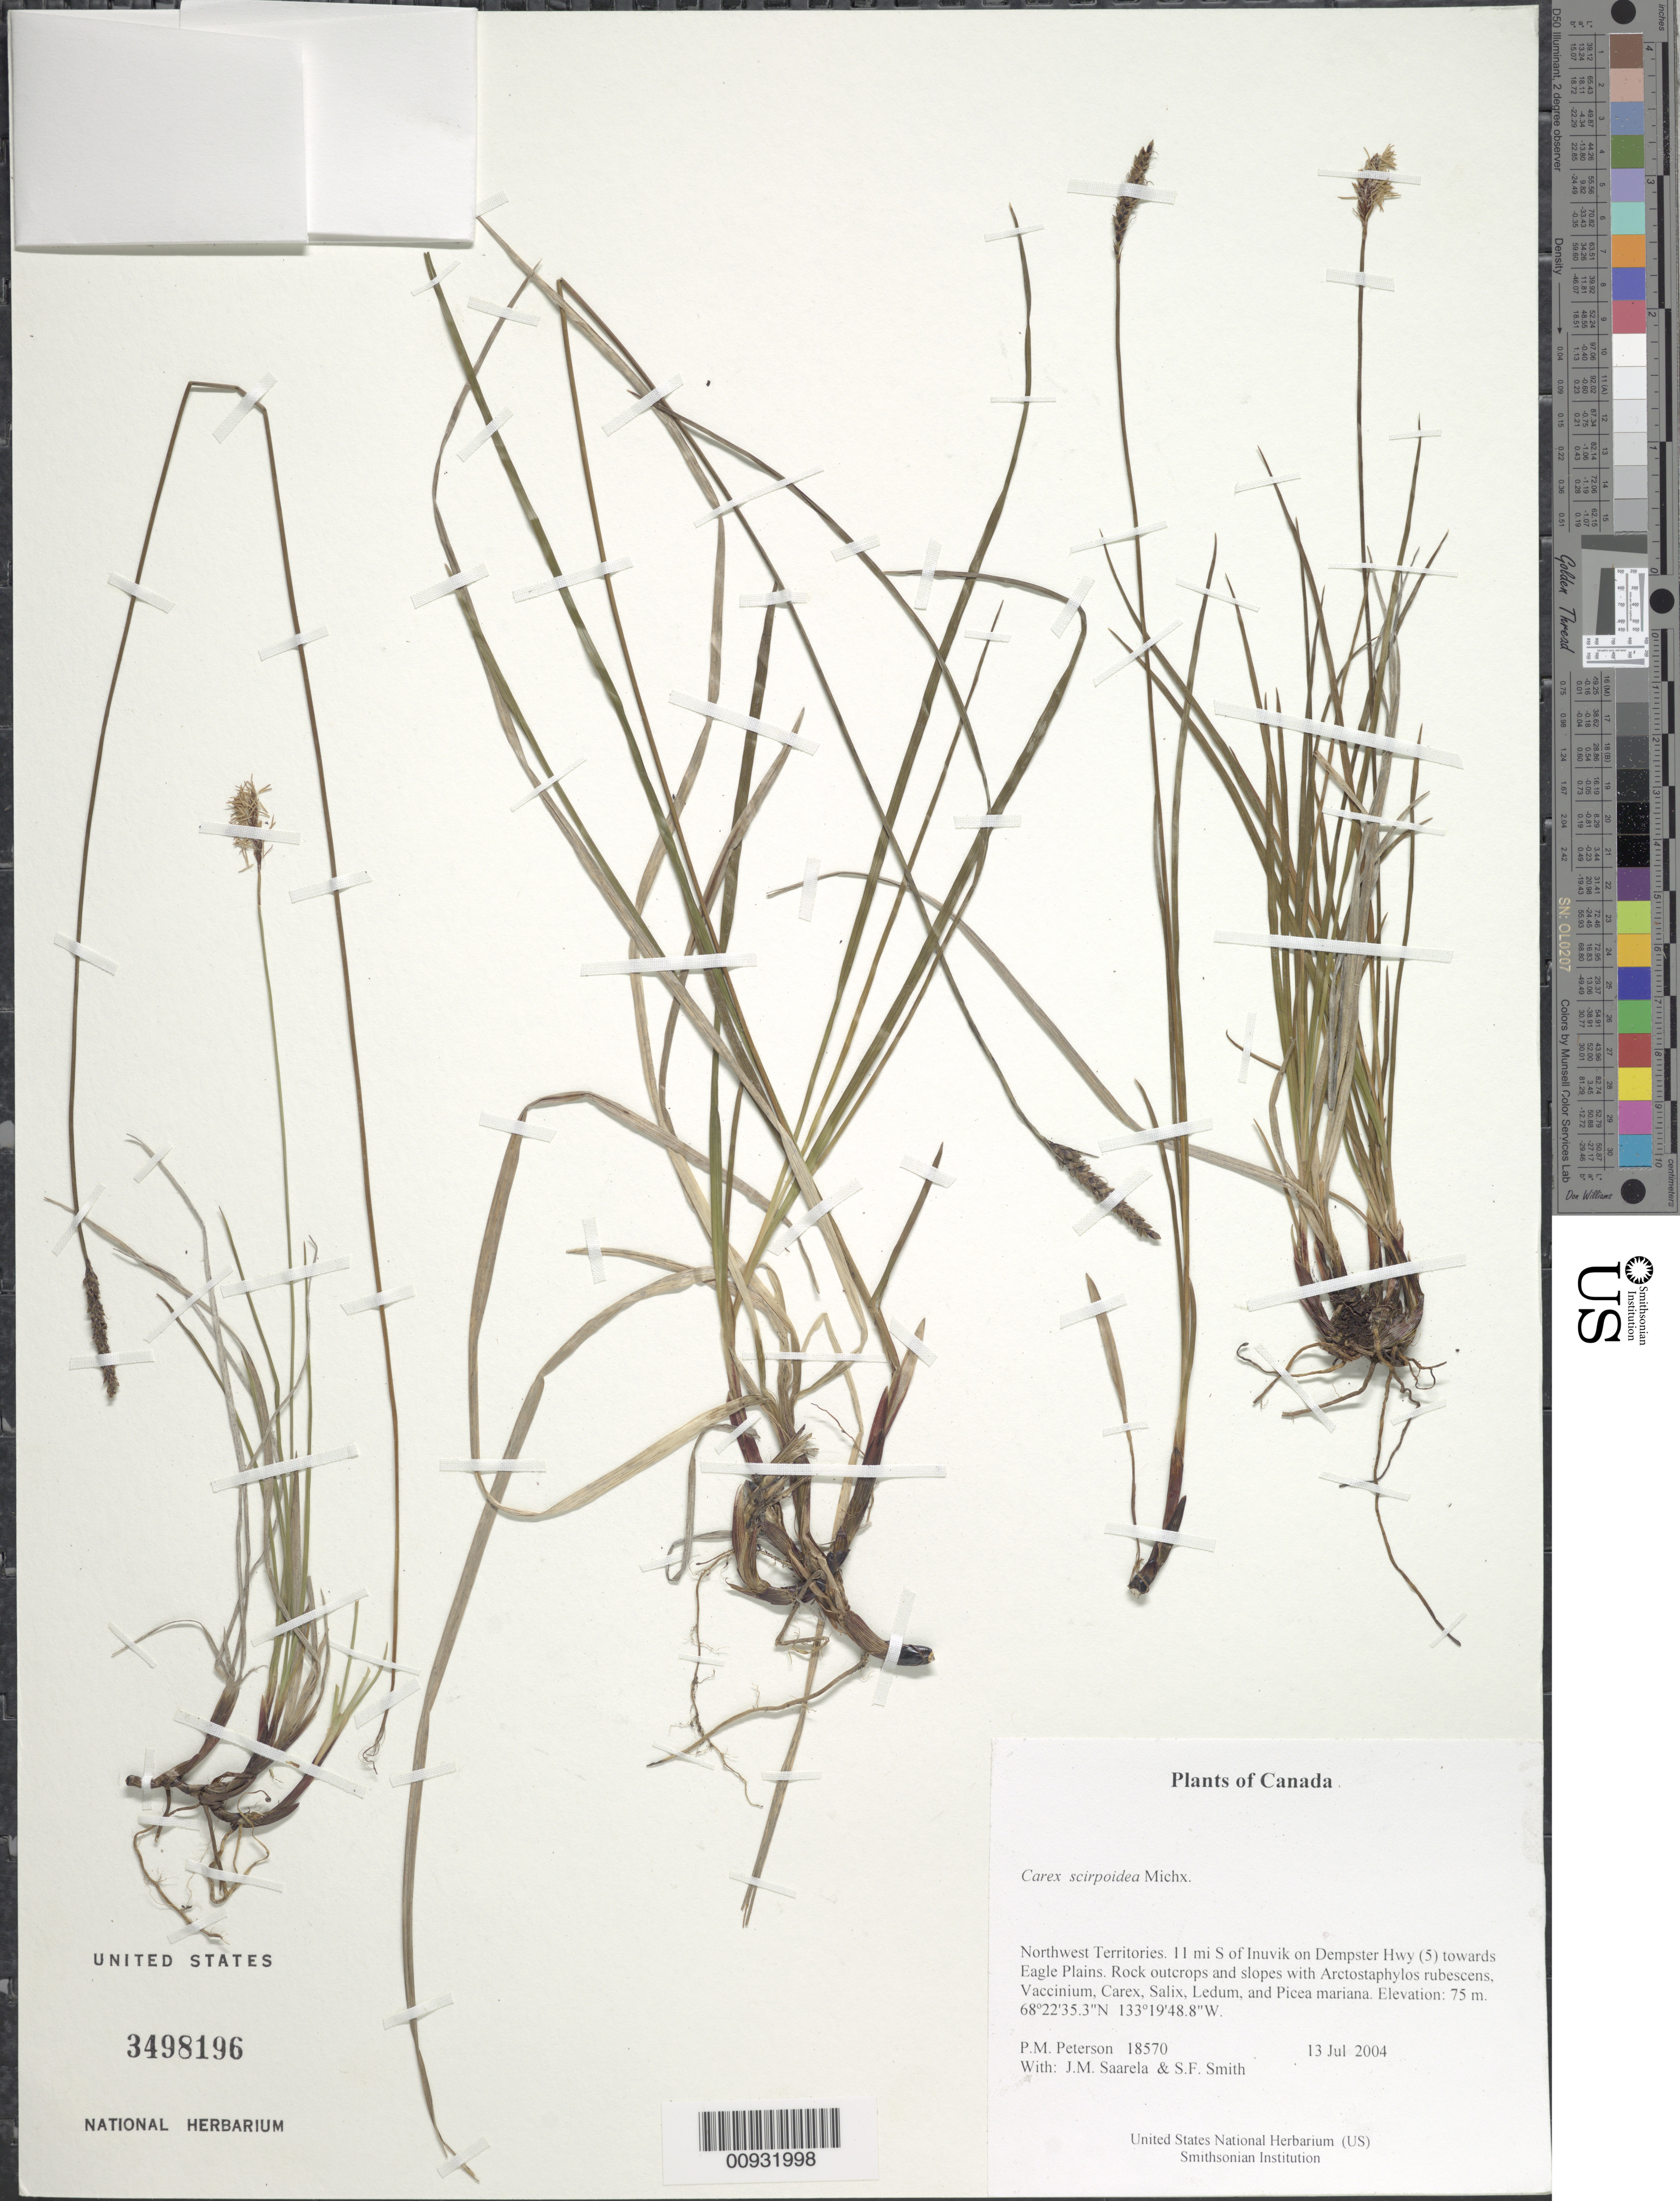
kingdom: Plantae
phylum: Tracheophyta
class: Liliopsida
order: Poales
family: Cyperaceae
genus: Carex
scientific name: Carex scirpoidea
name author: Michx.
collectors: P. M. Peterson, J. Saarela & S.F. Smith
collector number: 18570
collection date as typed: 13 Jul 2004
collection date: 2004-07-13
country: Canada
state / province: Northwest Territories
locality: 11 mi S of Inuvik on Dempster Hwy (5) towards Eagle Plains. Rock outcrops and slopes with Arctostaphylos rubescens, Vaccinium, Carex, Salix, Ledum, and Picea mariana.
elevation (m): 75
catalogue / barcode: US 3498196